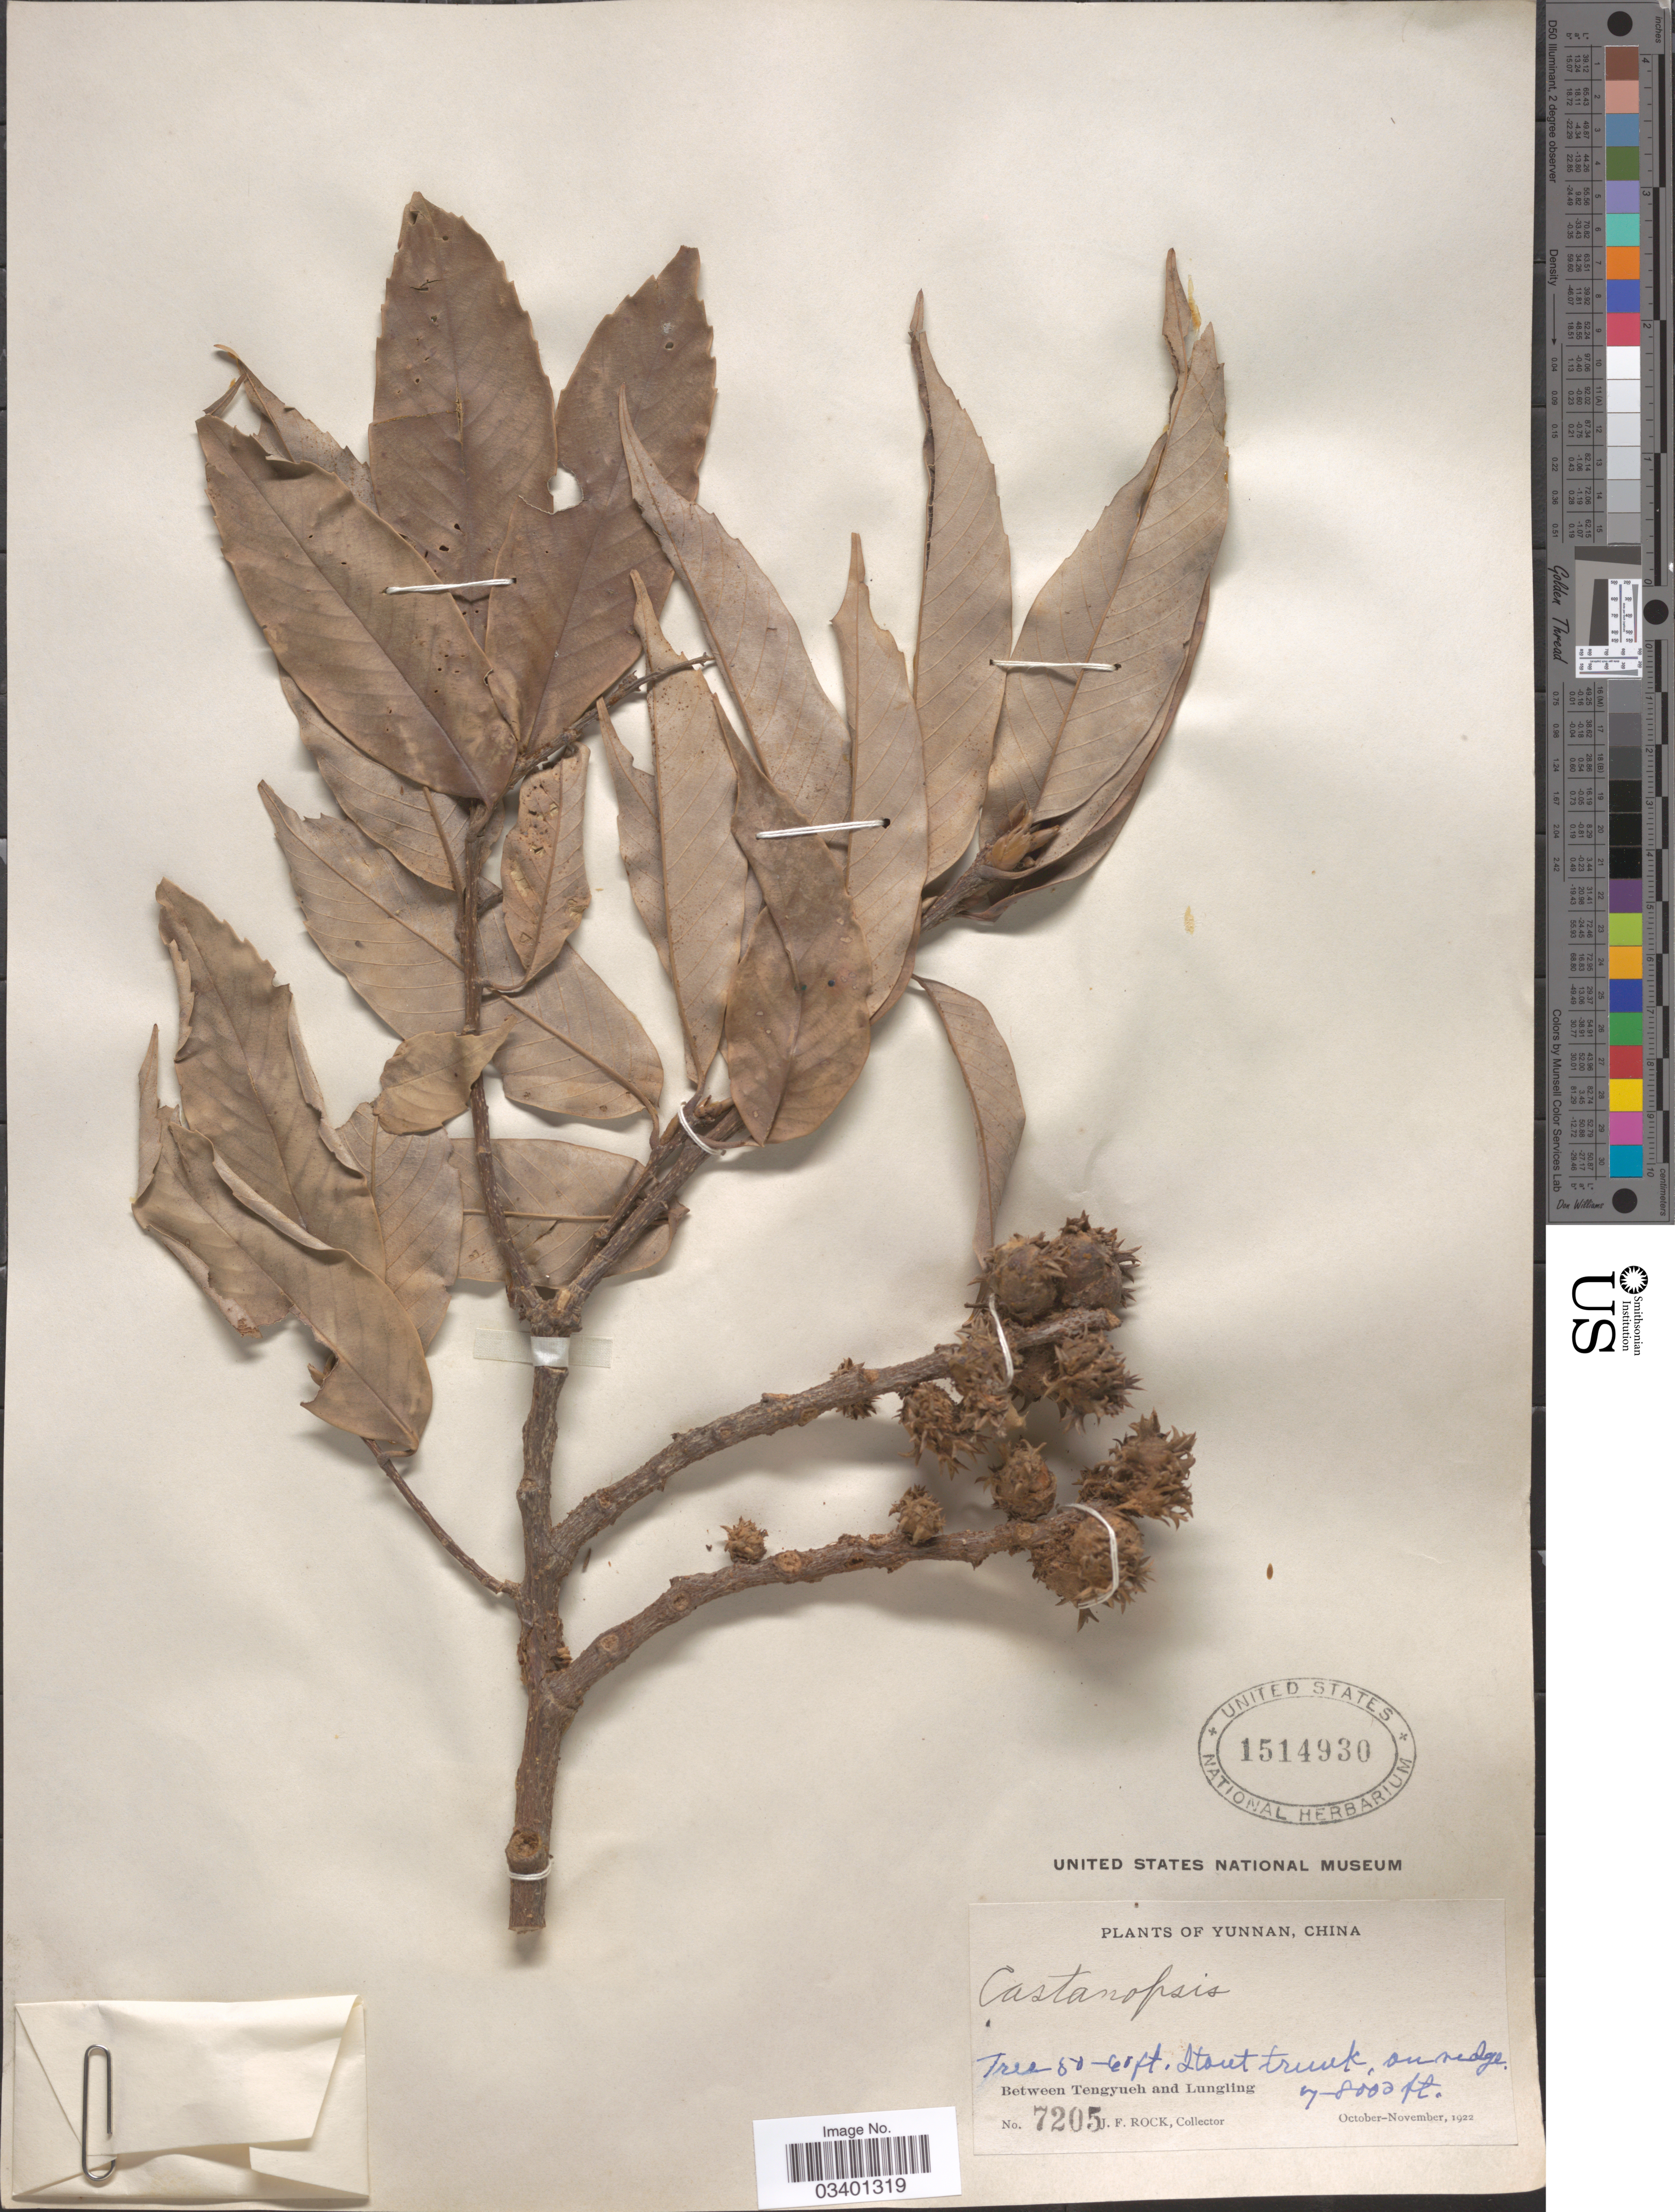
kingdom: Plantae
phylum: Tracheophyta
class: Magnoliopsida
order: Fagales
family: Fagaceae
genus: Castanopsis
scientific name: Castanopsis sp.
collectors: J. Rock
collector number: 7205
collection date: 1922-10/1922-11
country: China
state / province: Yunnan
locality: Between Tengyueh and Lungling.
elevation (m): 2134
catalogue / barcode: US 1514930